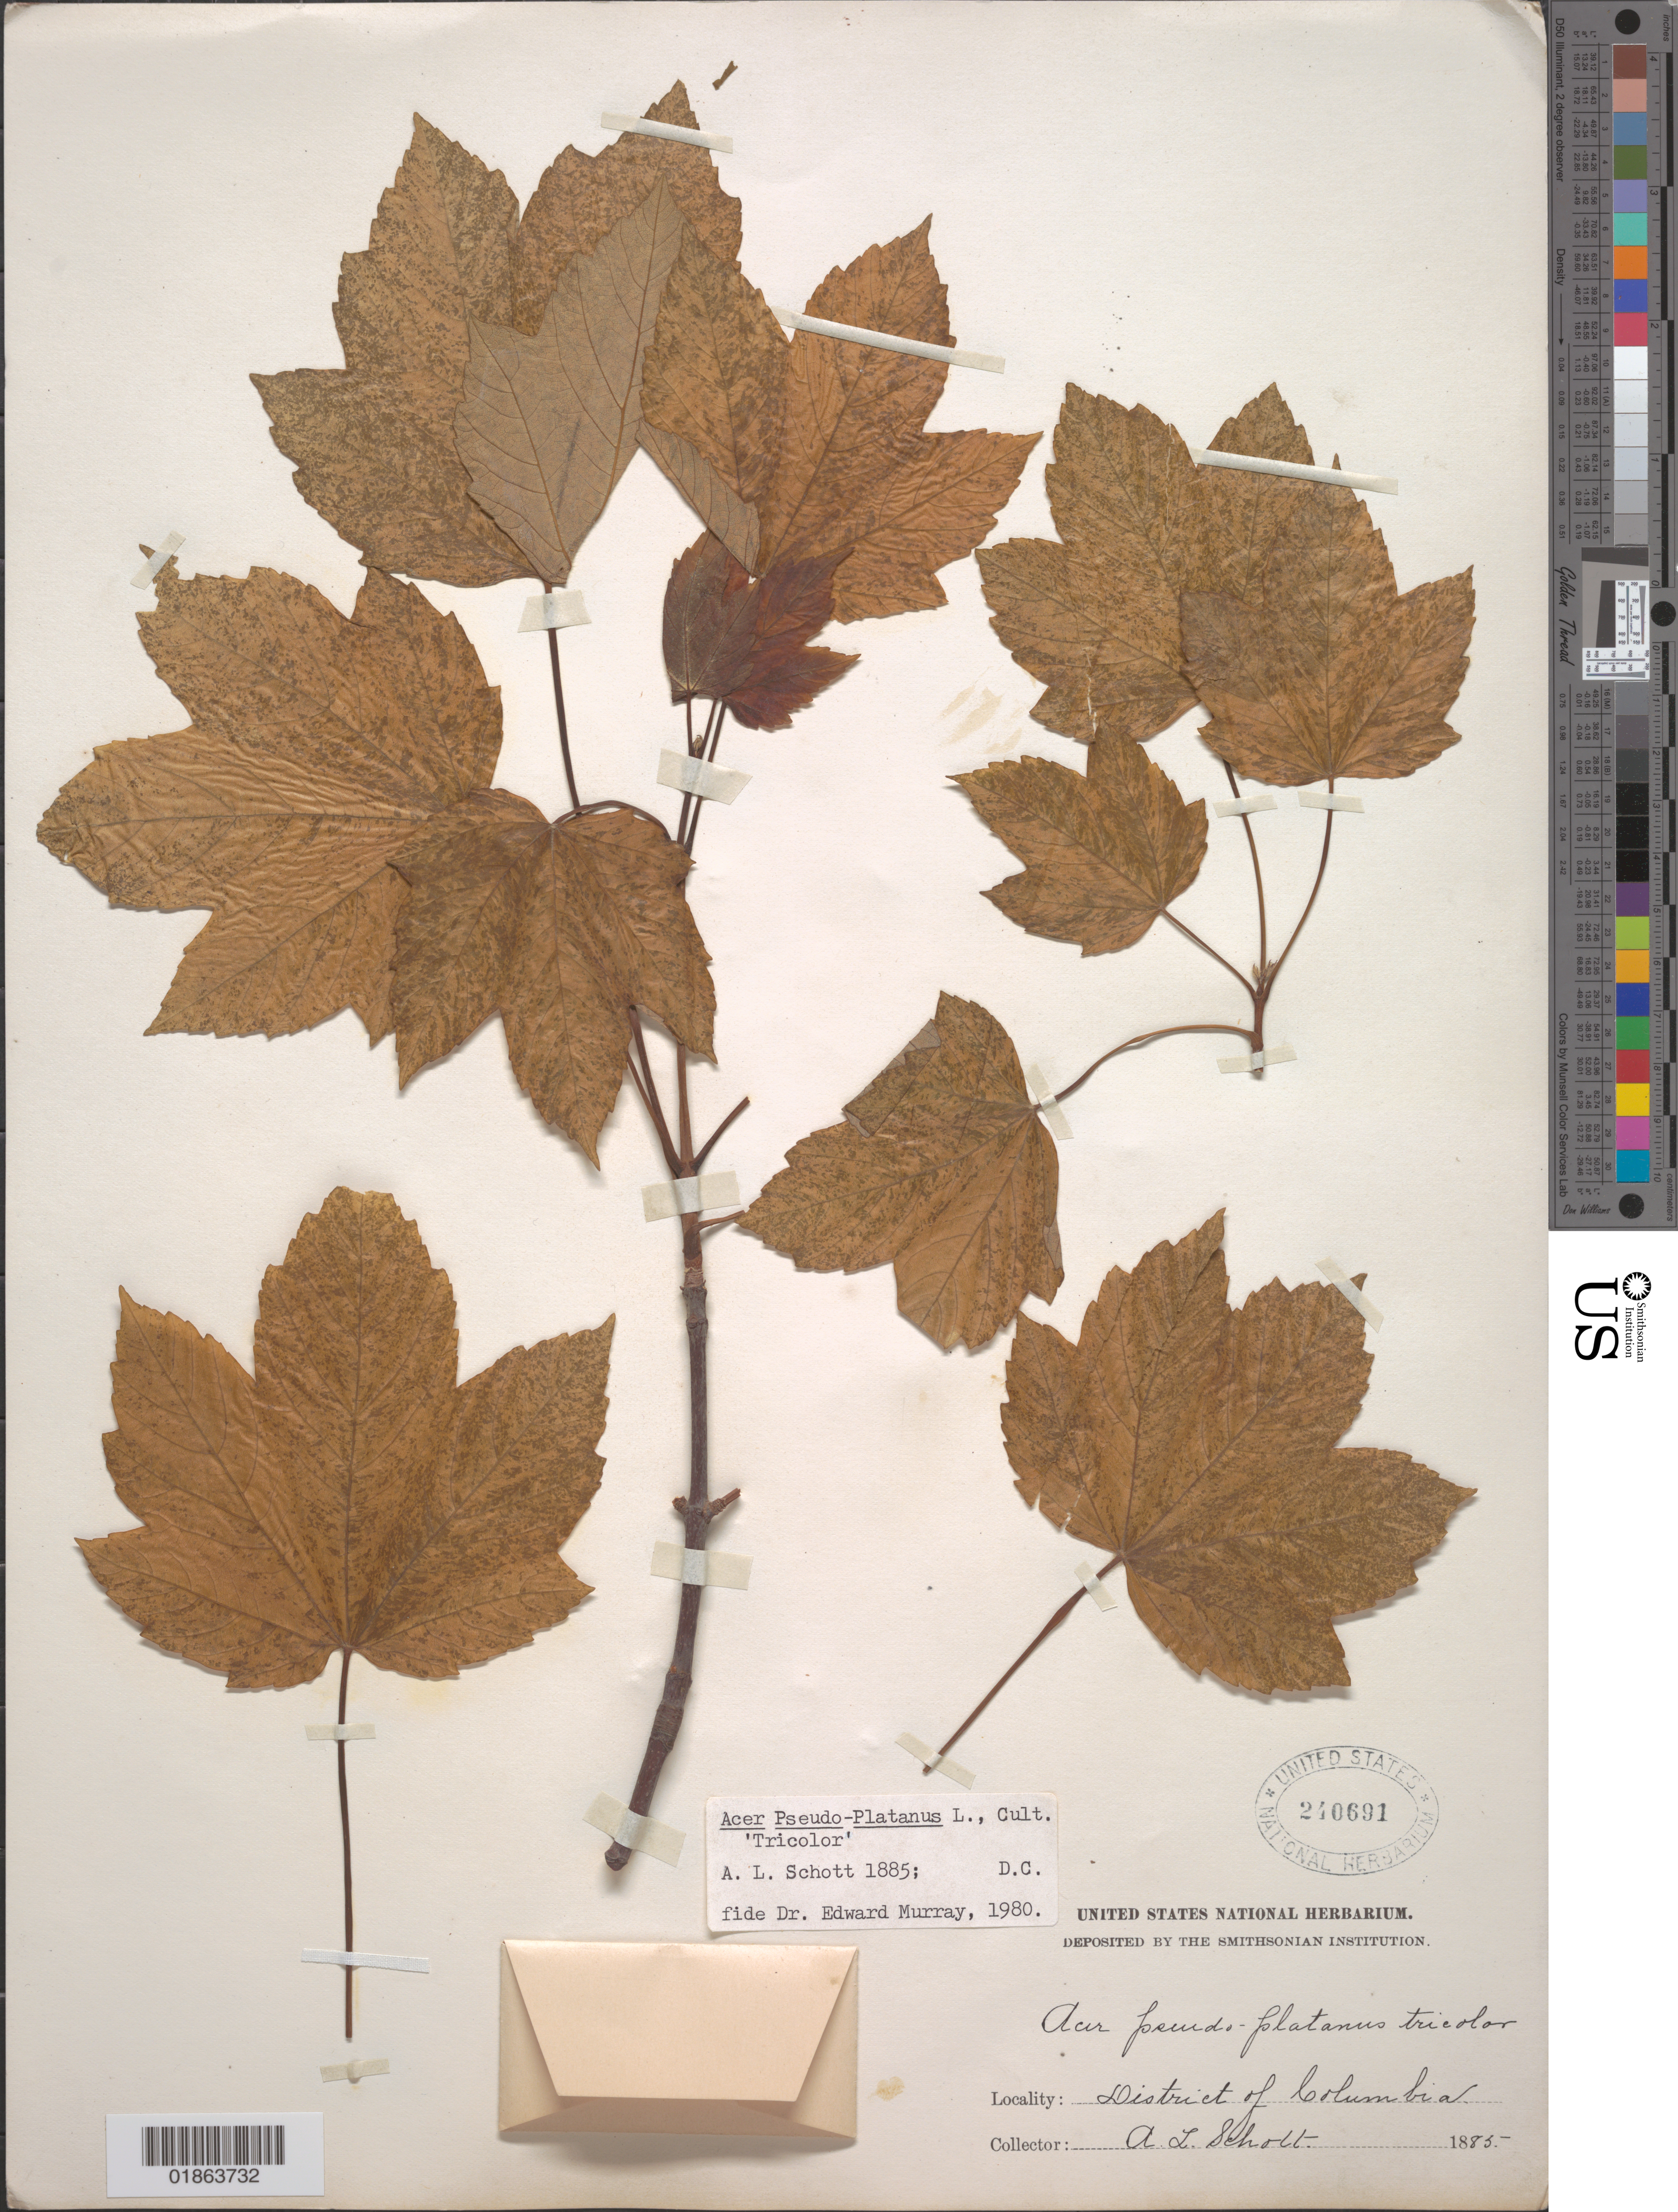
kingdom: Plantae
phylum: Tracheophyta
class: Magnoliopsida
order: Sapindales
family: Sapindaceae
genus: Acer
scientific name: Acer pseudoplatanus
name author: L.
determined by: Murray, Edward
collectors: A. L. Schott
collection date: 1885-05-16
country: United States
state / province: District of Columbia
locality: Agricultural grounds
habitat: Cultivated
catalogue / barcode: US 240691